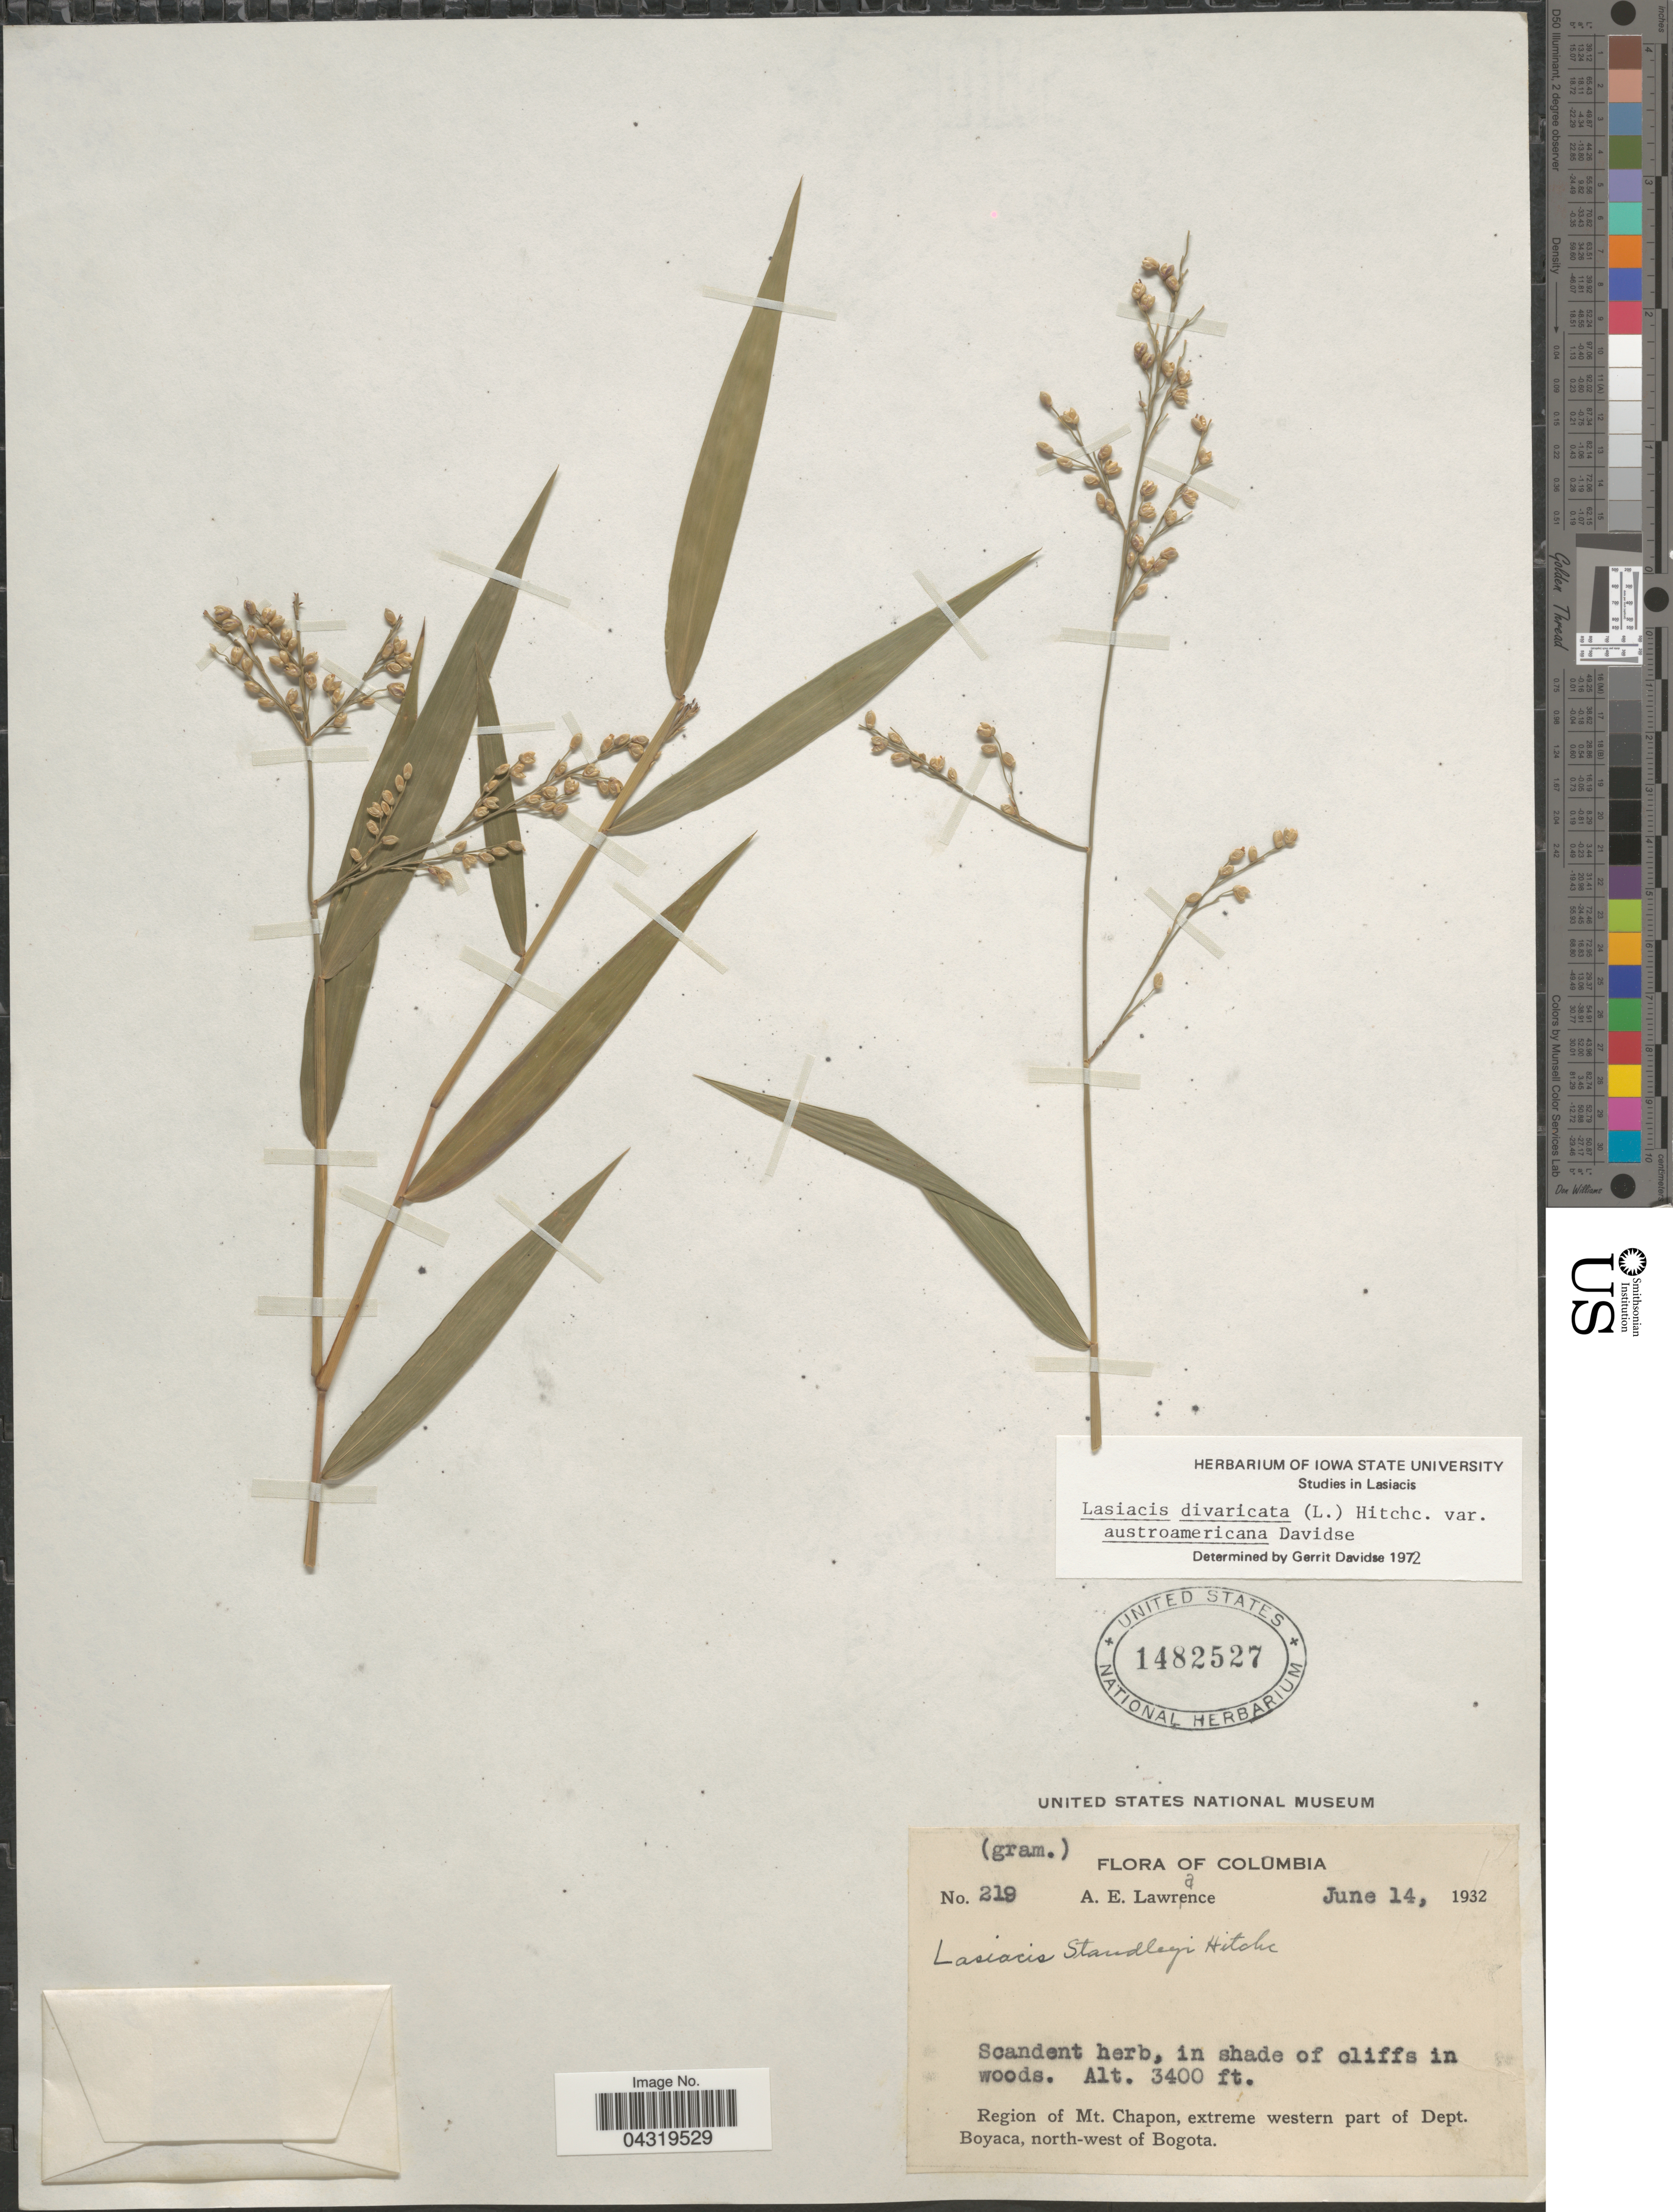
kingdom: Plantae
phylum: Tracheophyta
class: Liliopsida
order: Poales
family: Poaceae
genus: Lasiacis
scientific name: Lasiacis divaricata var. austroamericana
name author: Davidse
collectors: A. Lawrance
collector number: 219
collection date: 1932-06-14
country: Colombia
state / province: Bogota D.C.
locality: In shade of cliffs in woods. Region of Mt. Chapon, extreme western part of Dept. Boyaca, north-west of Bogota.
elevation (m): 1036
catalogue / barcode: US 1482527